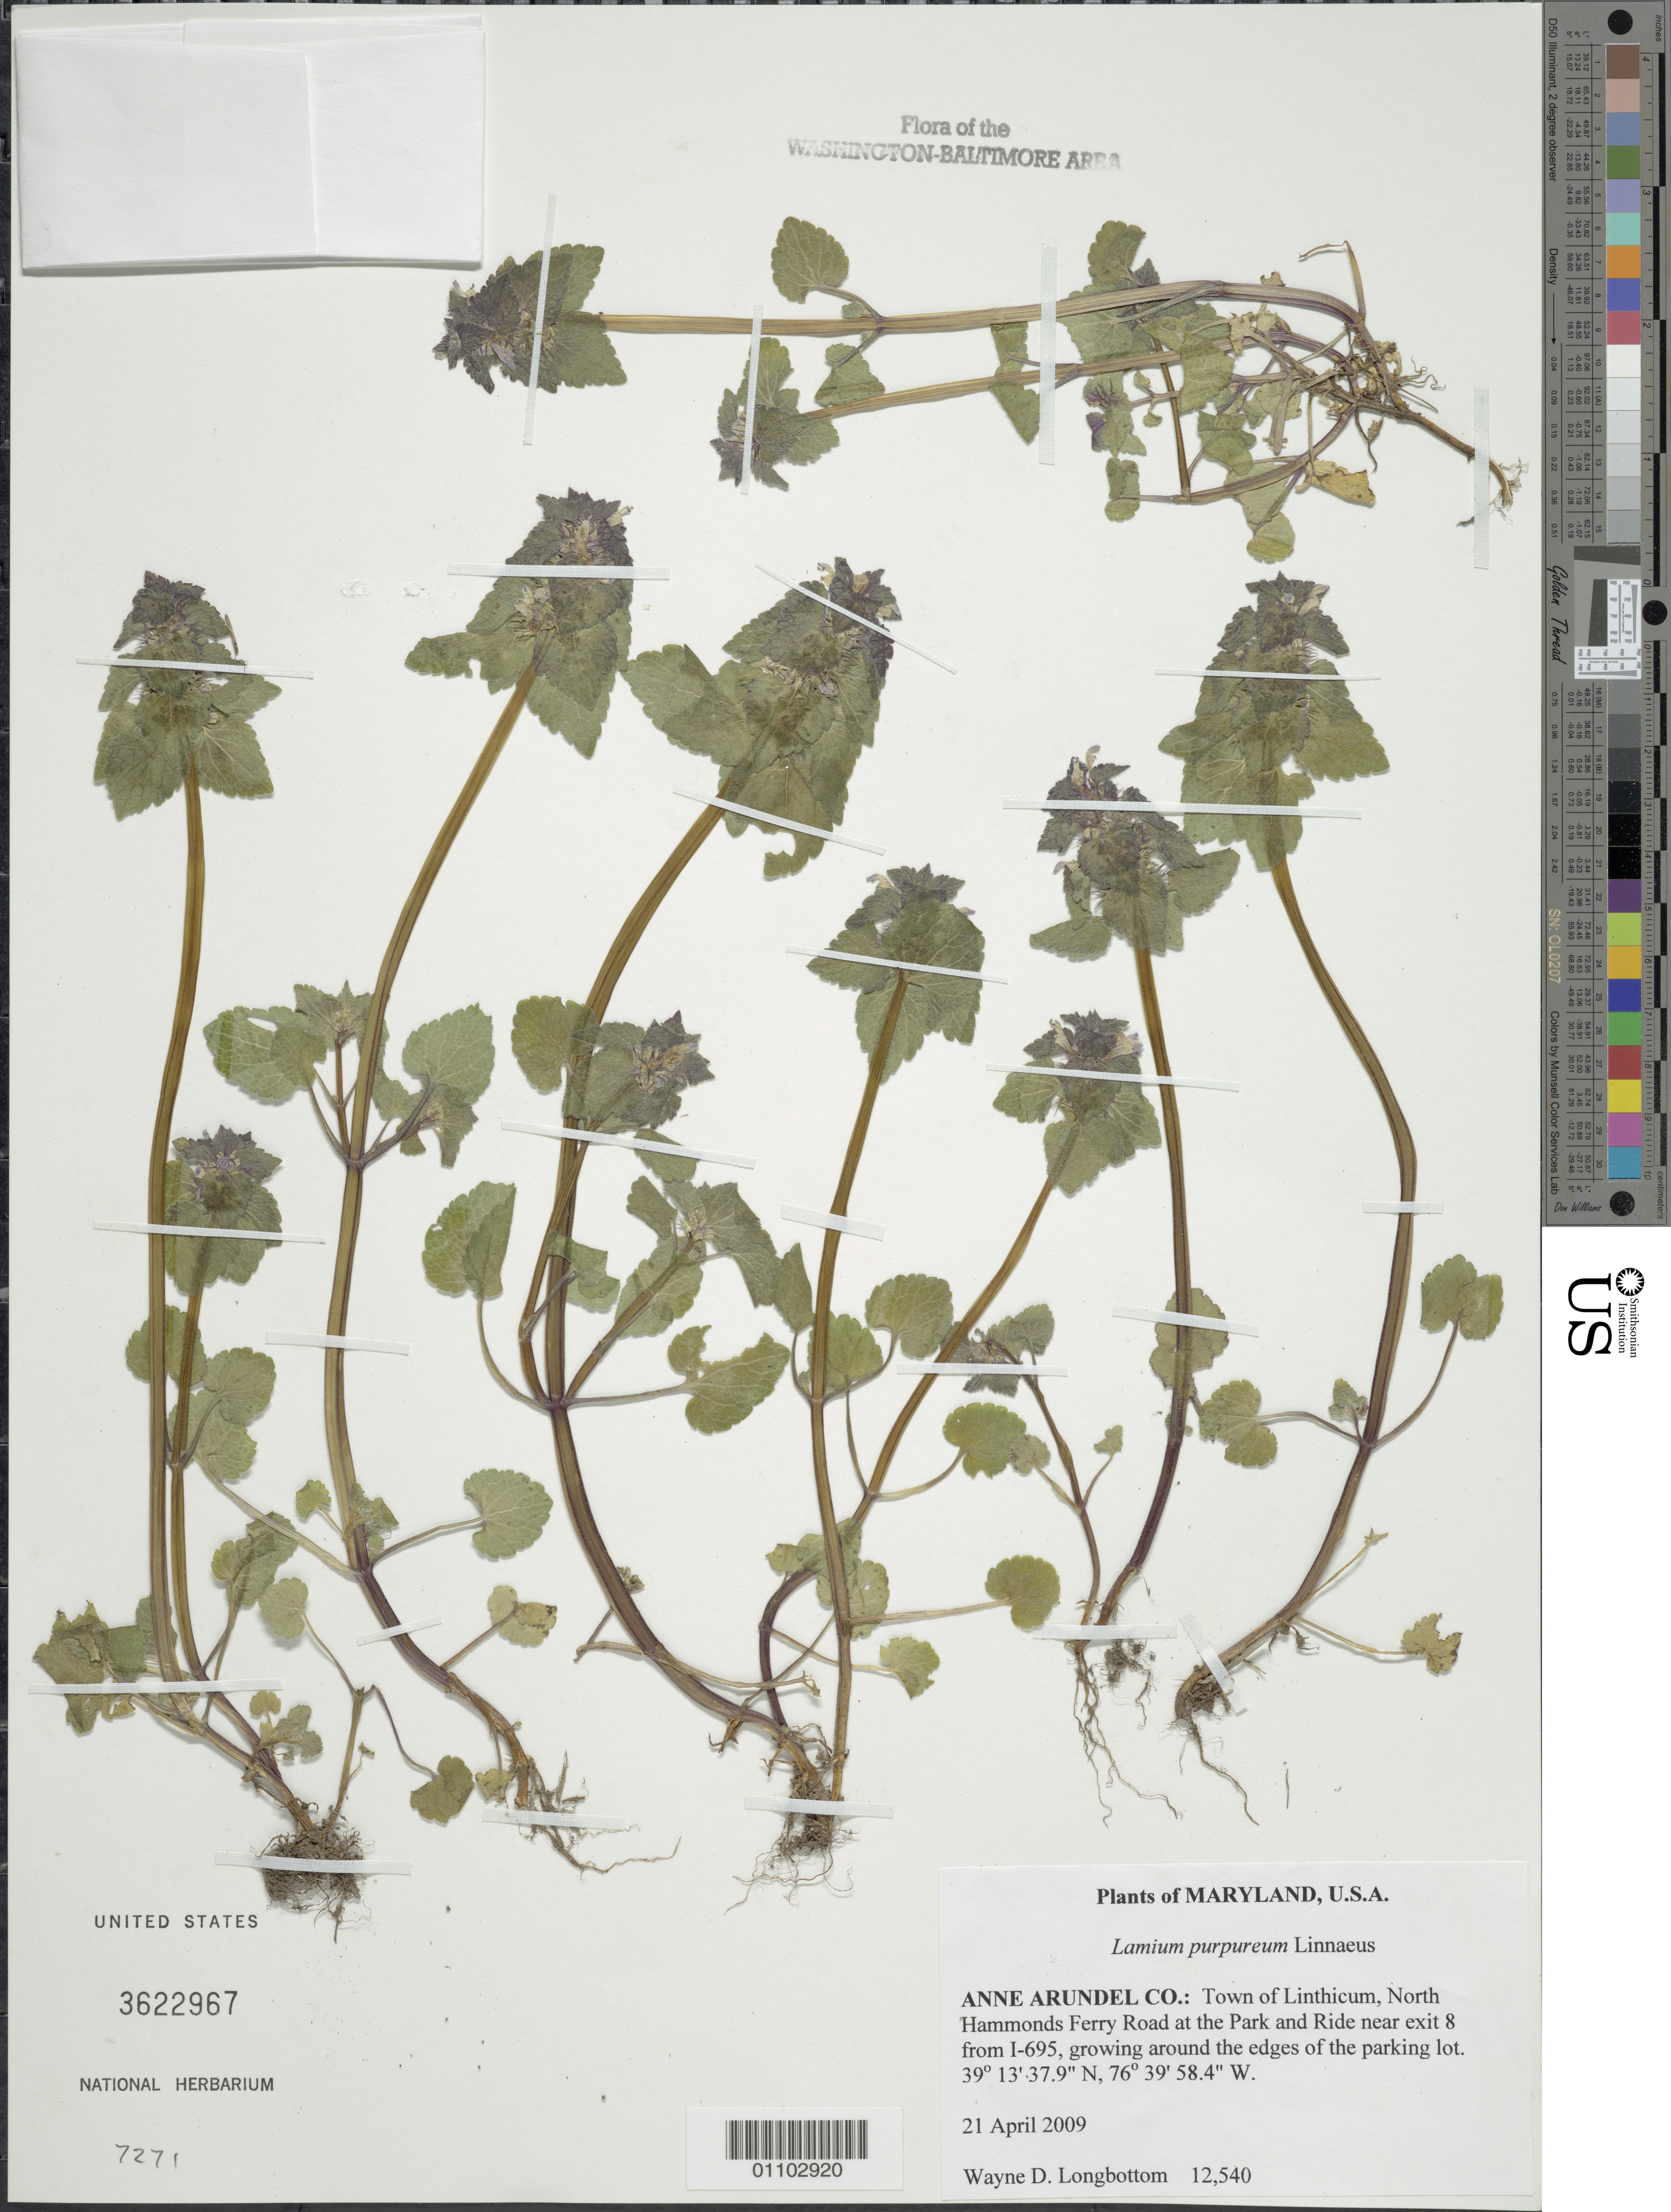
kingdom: Plantae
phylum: Tracheophyta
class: Magnoliopsida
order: Lamiales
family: Lamiaceae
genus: Lamium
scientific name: Lamium purpureum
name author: L.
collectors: W. D. Longbottom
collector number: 12540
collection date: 2009-04-21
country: United States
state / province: Maryland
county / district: Anne Arundel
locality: Town of Linthicum, North Hammonds Ferry Road at the Park and Ride near exit 8 from I-695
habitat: Growing around the edges of the parking lot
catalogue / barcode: US 3622967